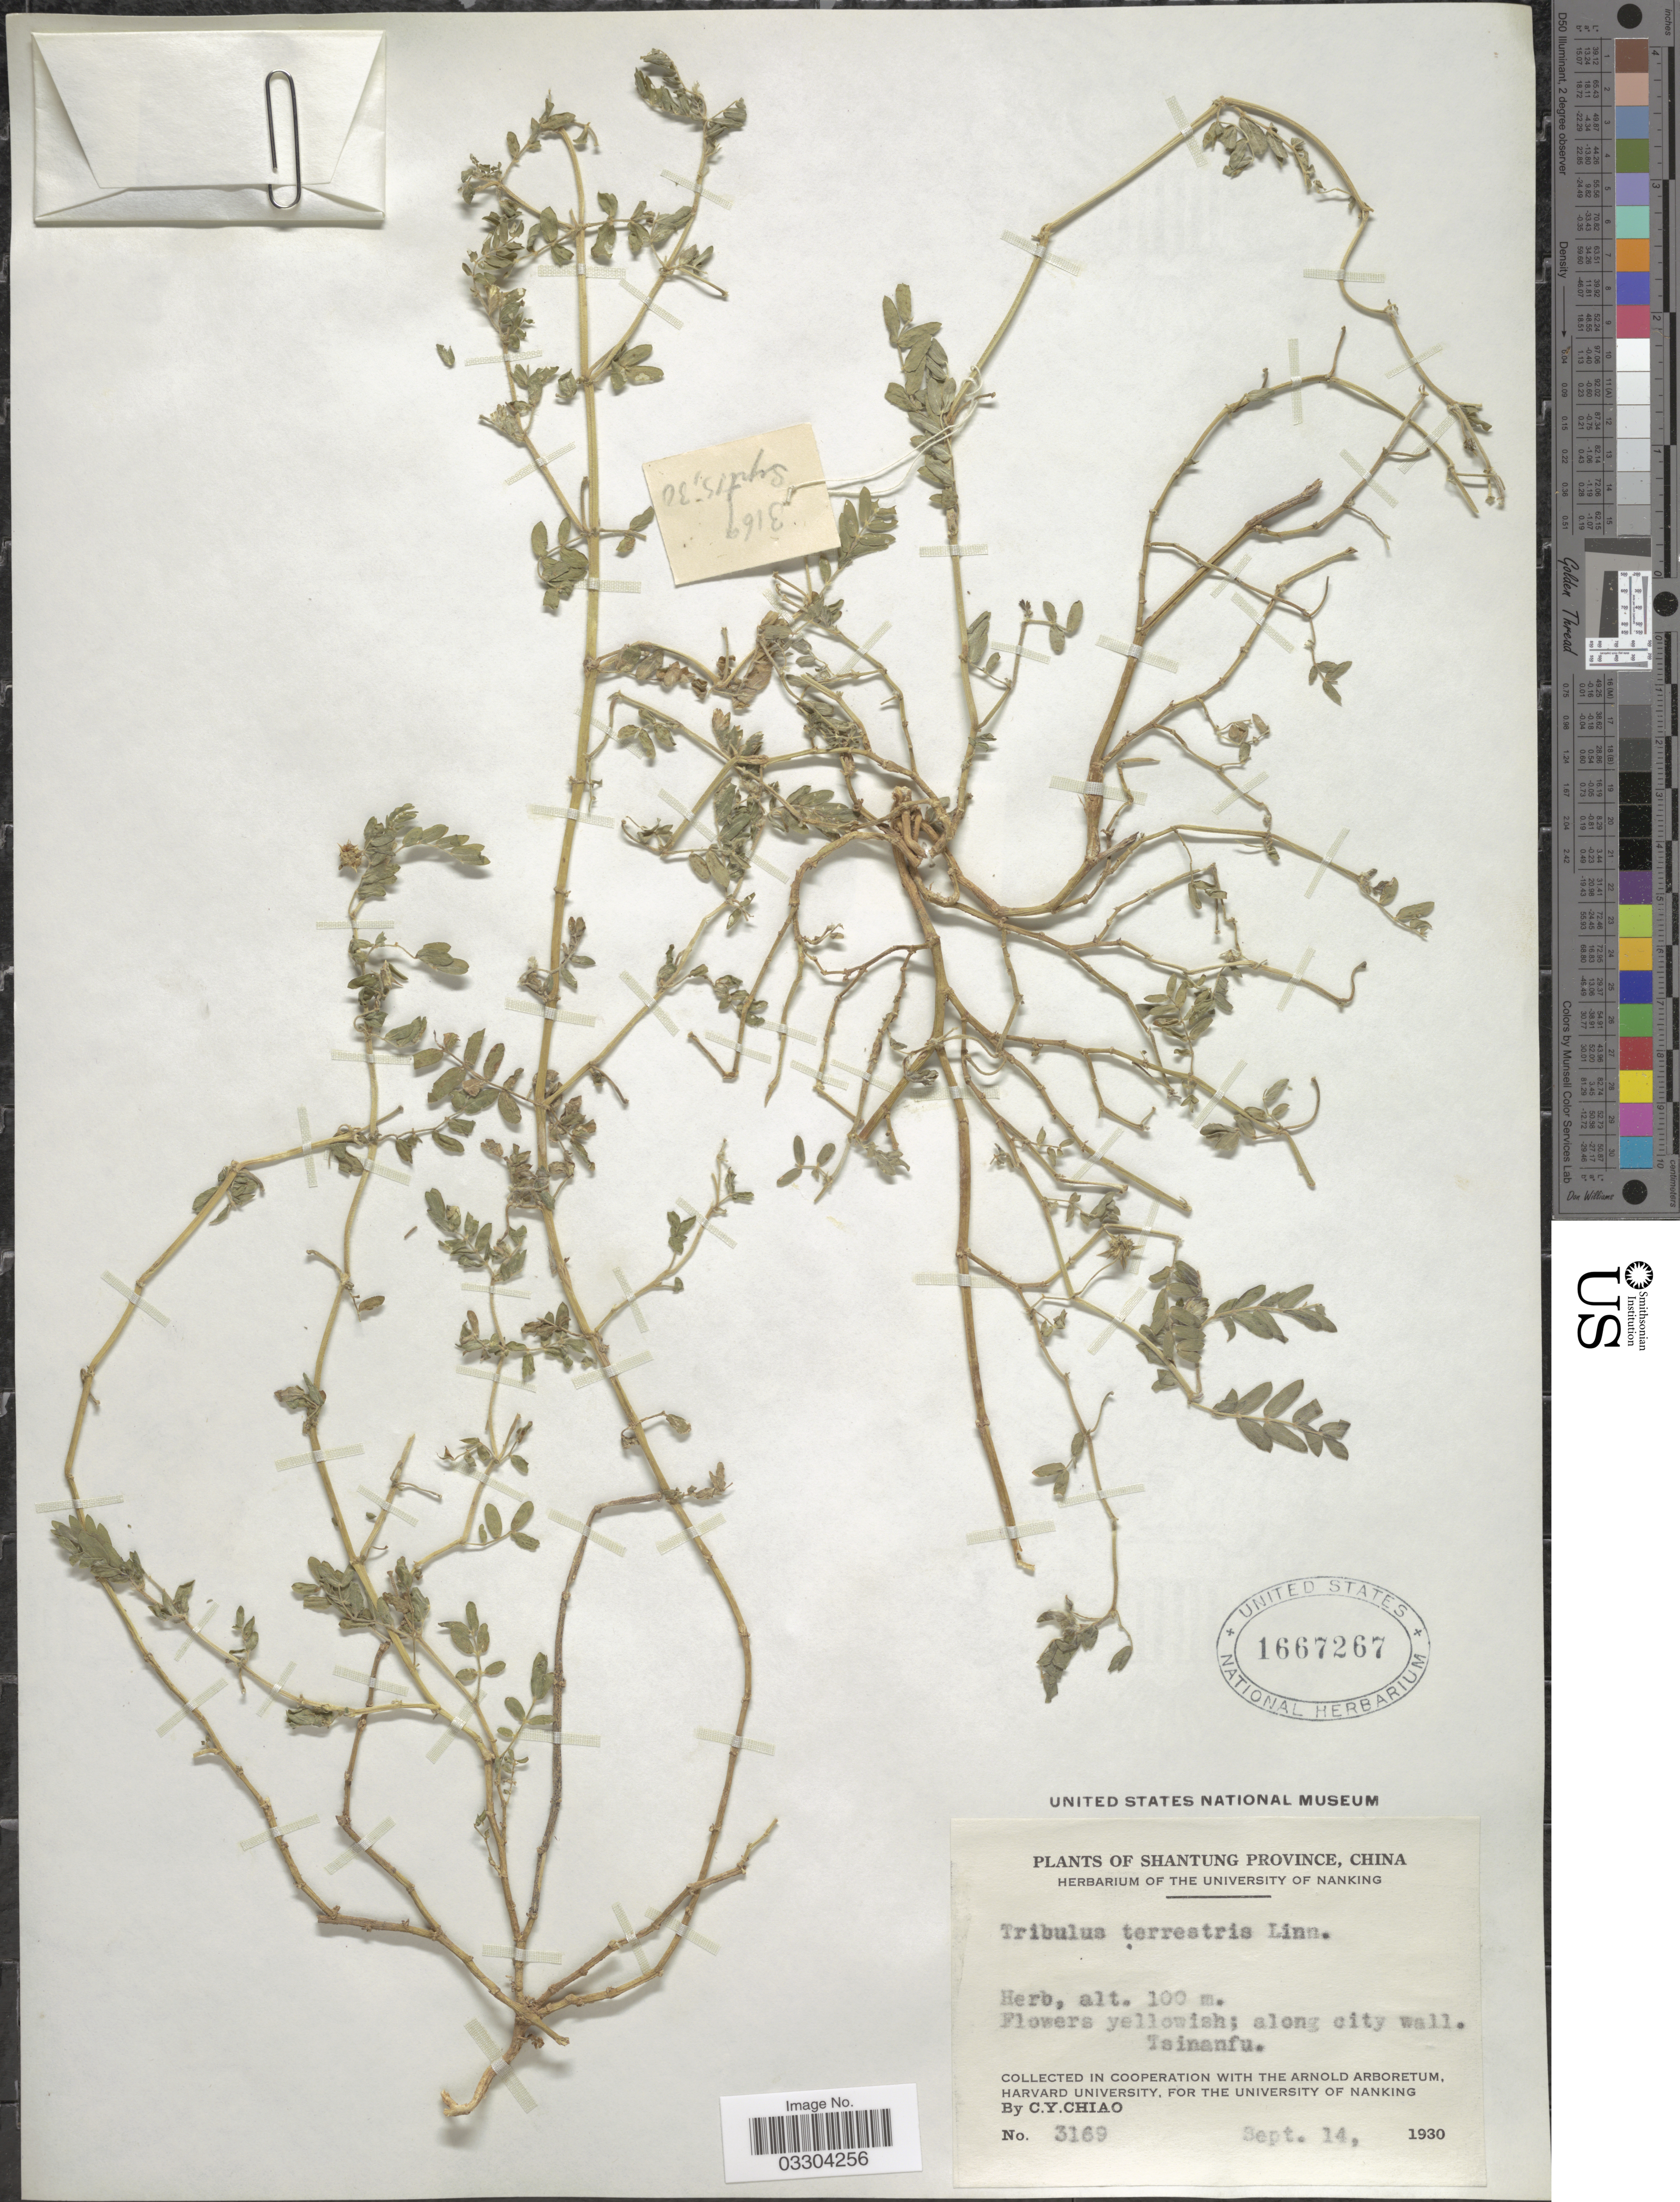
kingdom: Plantae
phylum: Tracheophyta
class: Magnoliopsida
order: Zygophyllales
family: Zygophyllaceae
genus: Tribulus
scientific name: Tribulus terrestris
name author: L.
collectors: C. Y. Chiao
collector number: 3169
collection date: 1930-09-14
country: China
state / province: Shandong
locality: Shantung Province, Tsinanfu.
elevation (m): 100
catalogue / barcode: US 1667267